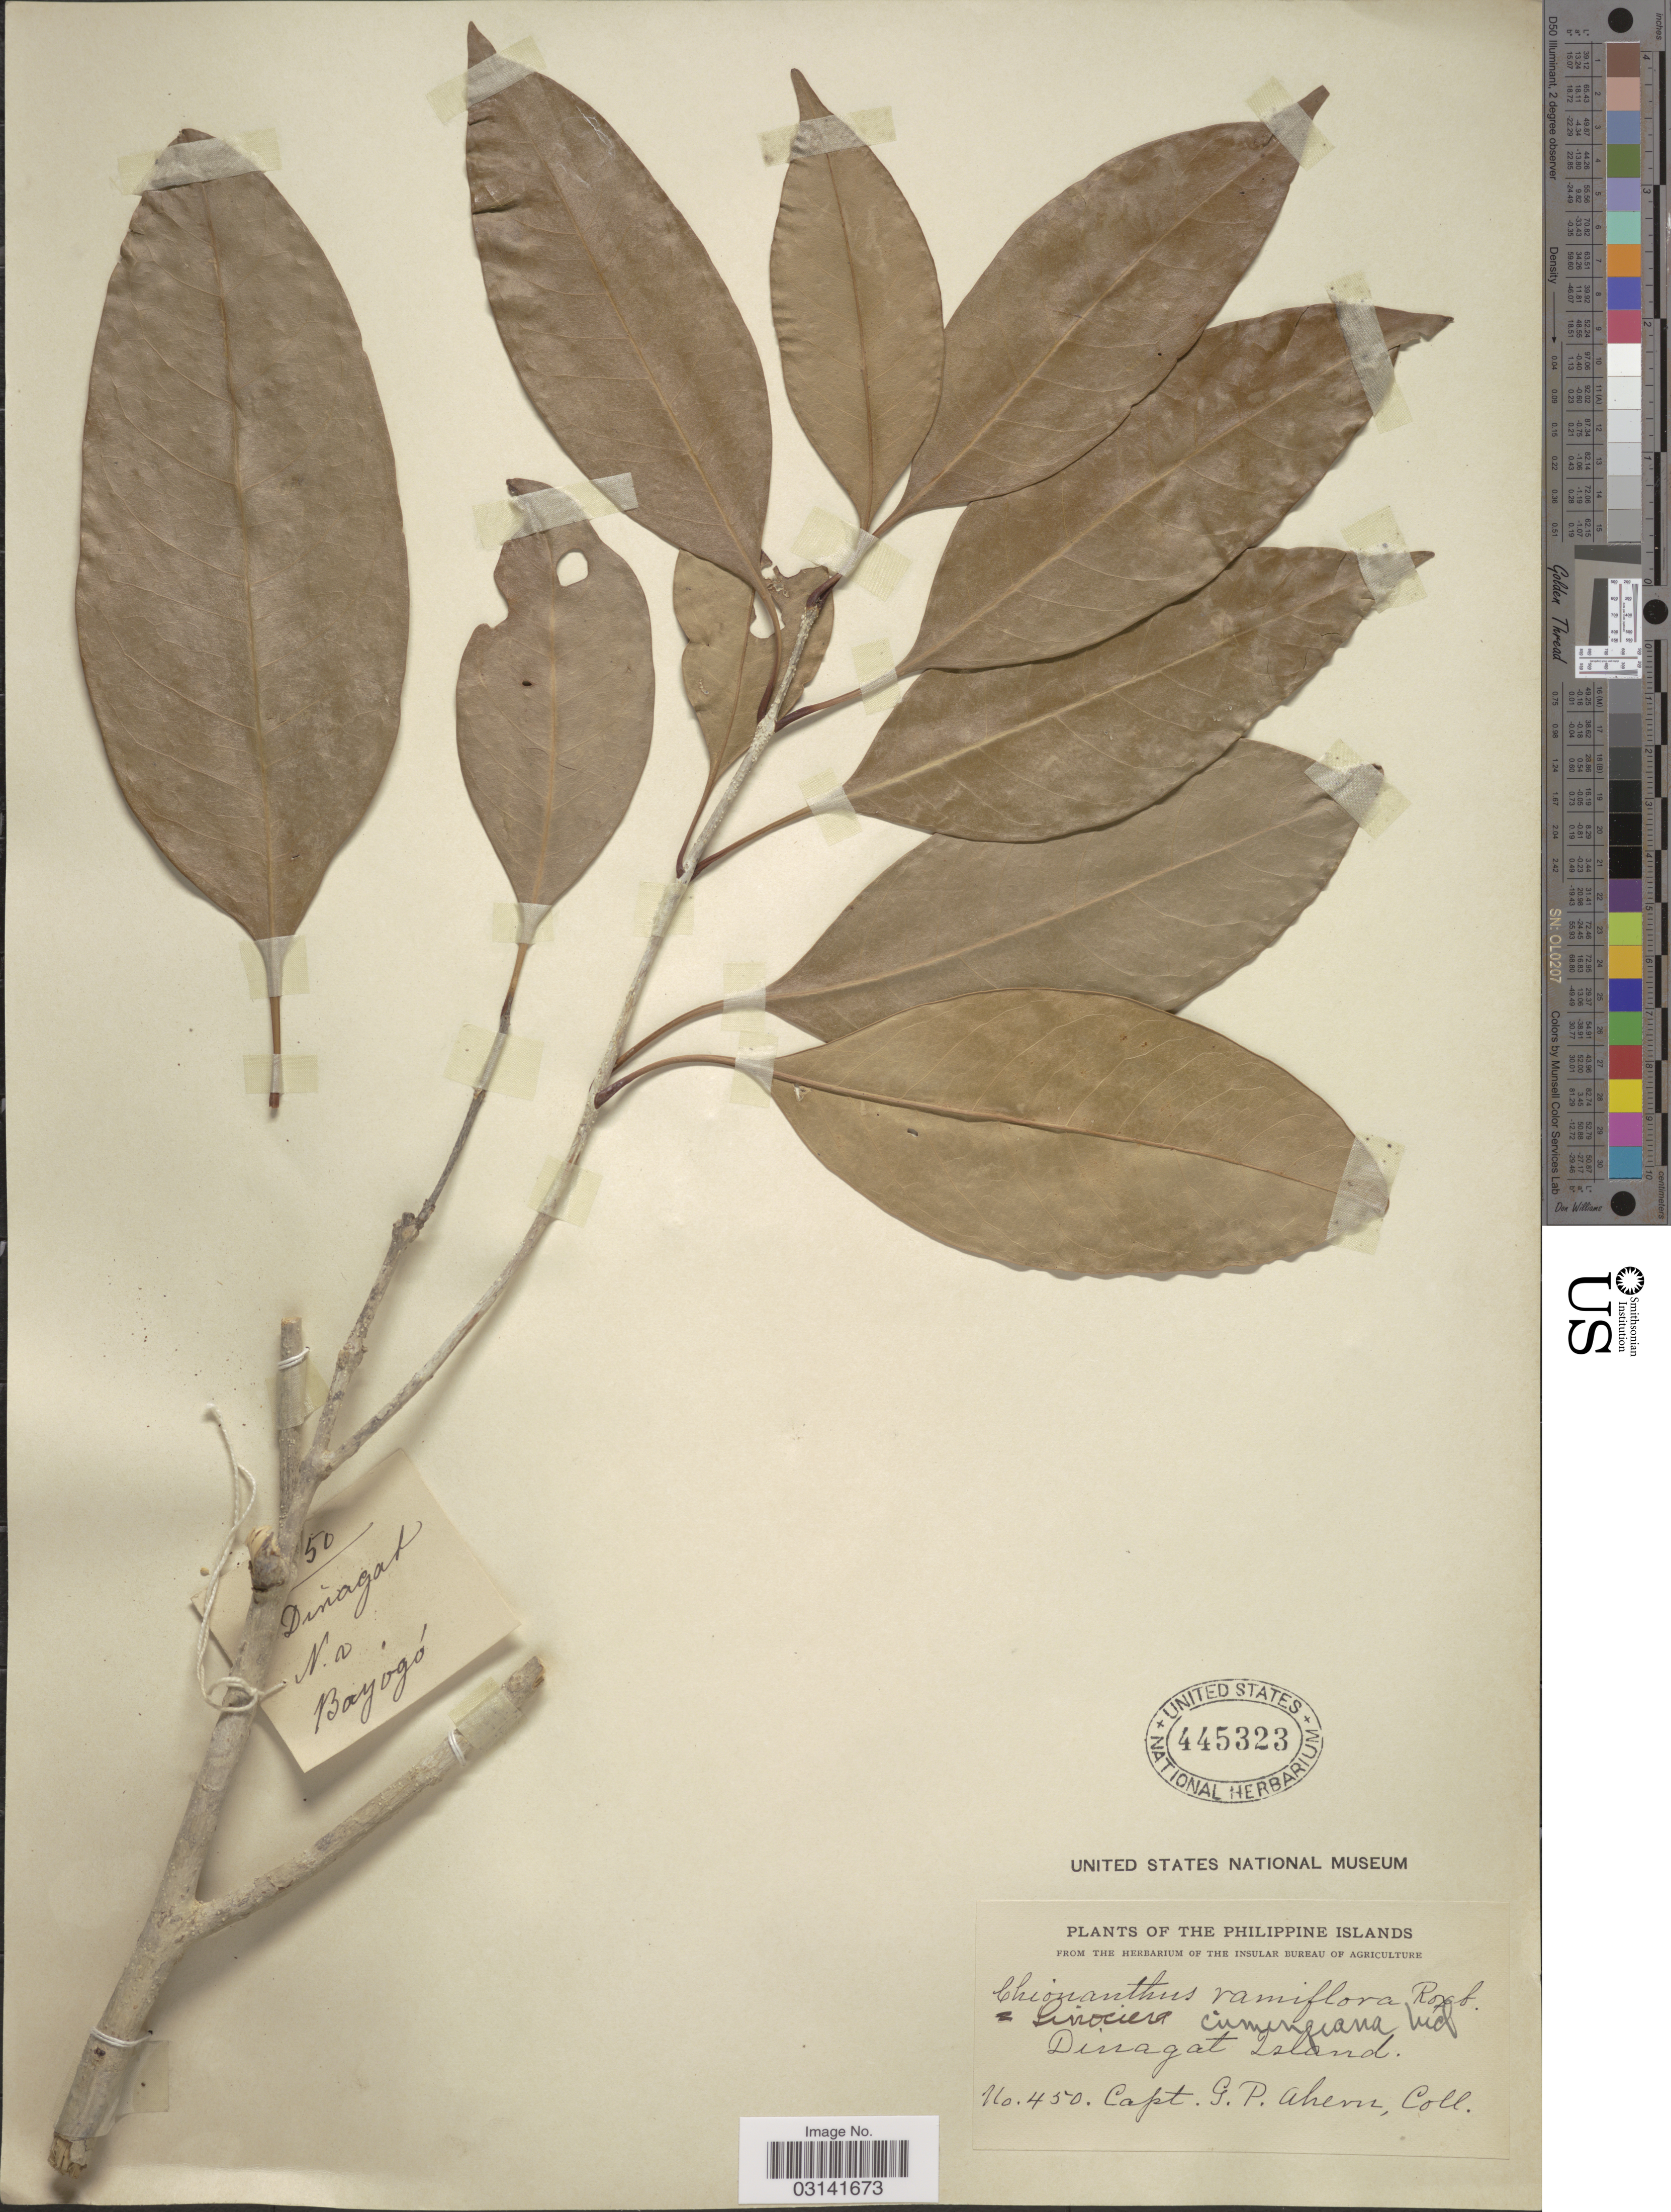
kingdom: Plantae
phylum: Tracheophyta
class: Magnoliopsida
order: Lamiales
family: Oleaceae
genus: Chionanthus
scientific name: Chionanthus ramiflorus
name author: Roxb.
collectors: G. Ahern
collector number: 450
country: Philippines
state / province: Caraga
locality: Dinagat Island.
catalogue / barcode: US 445323